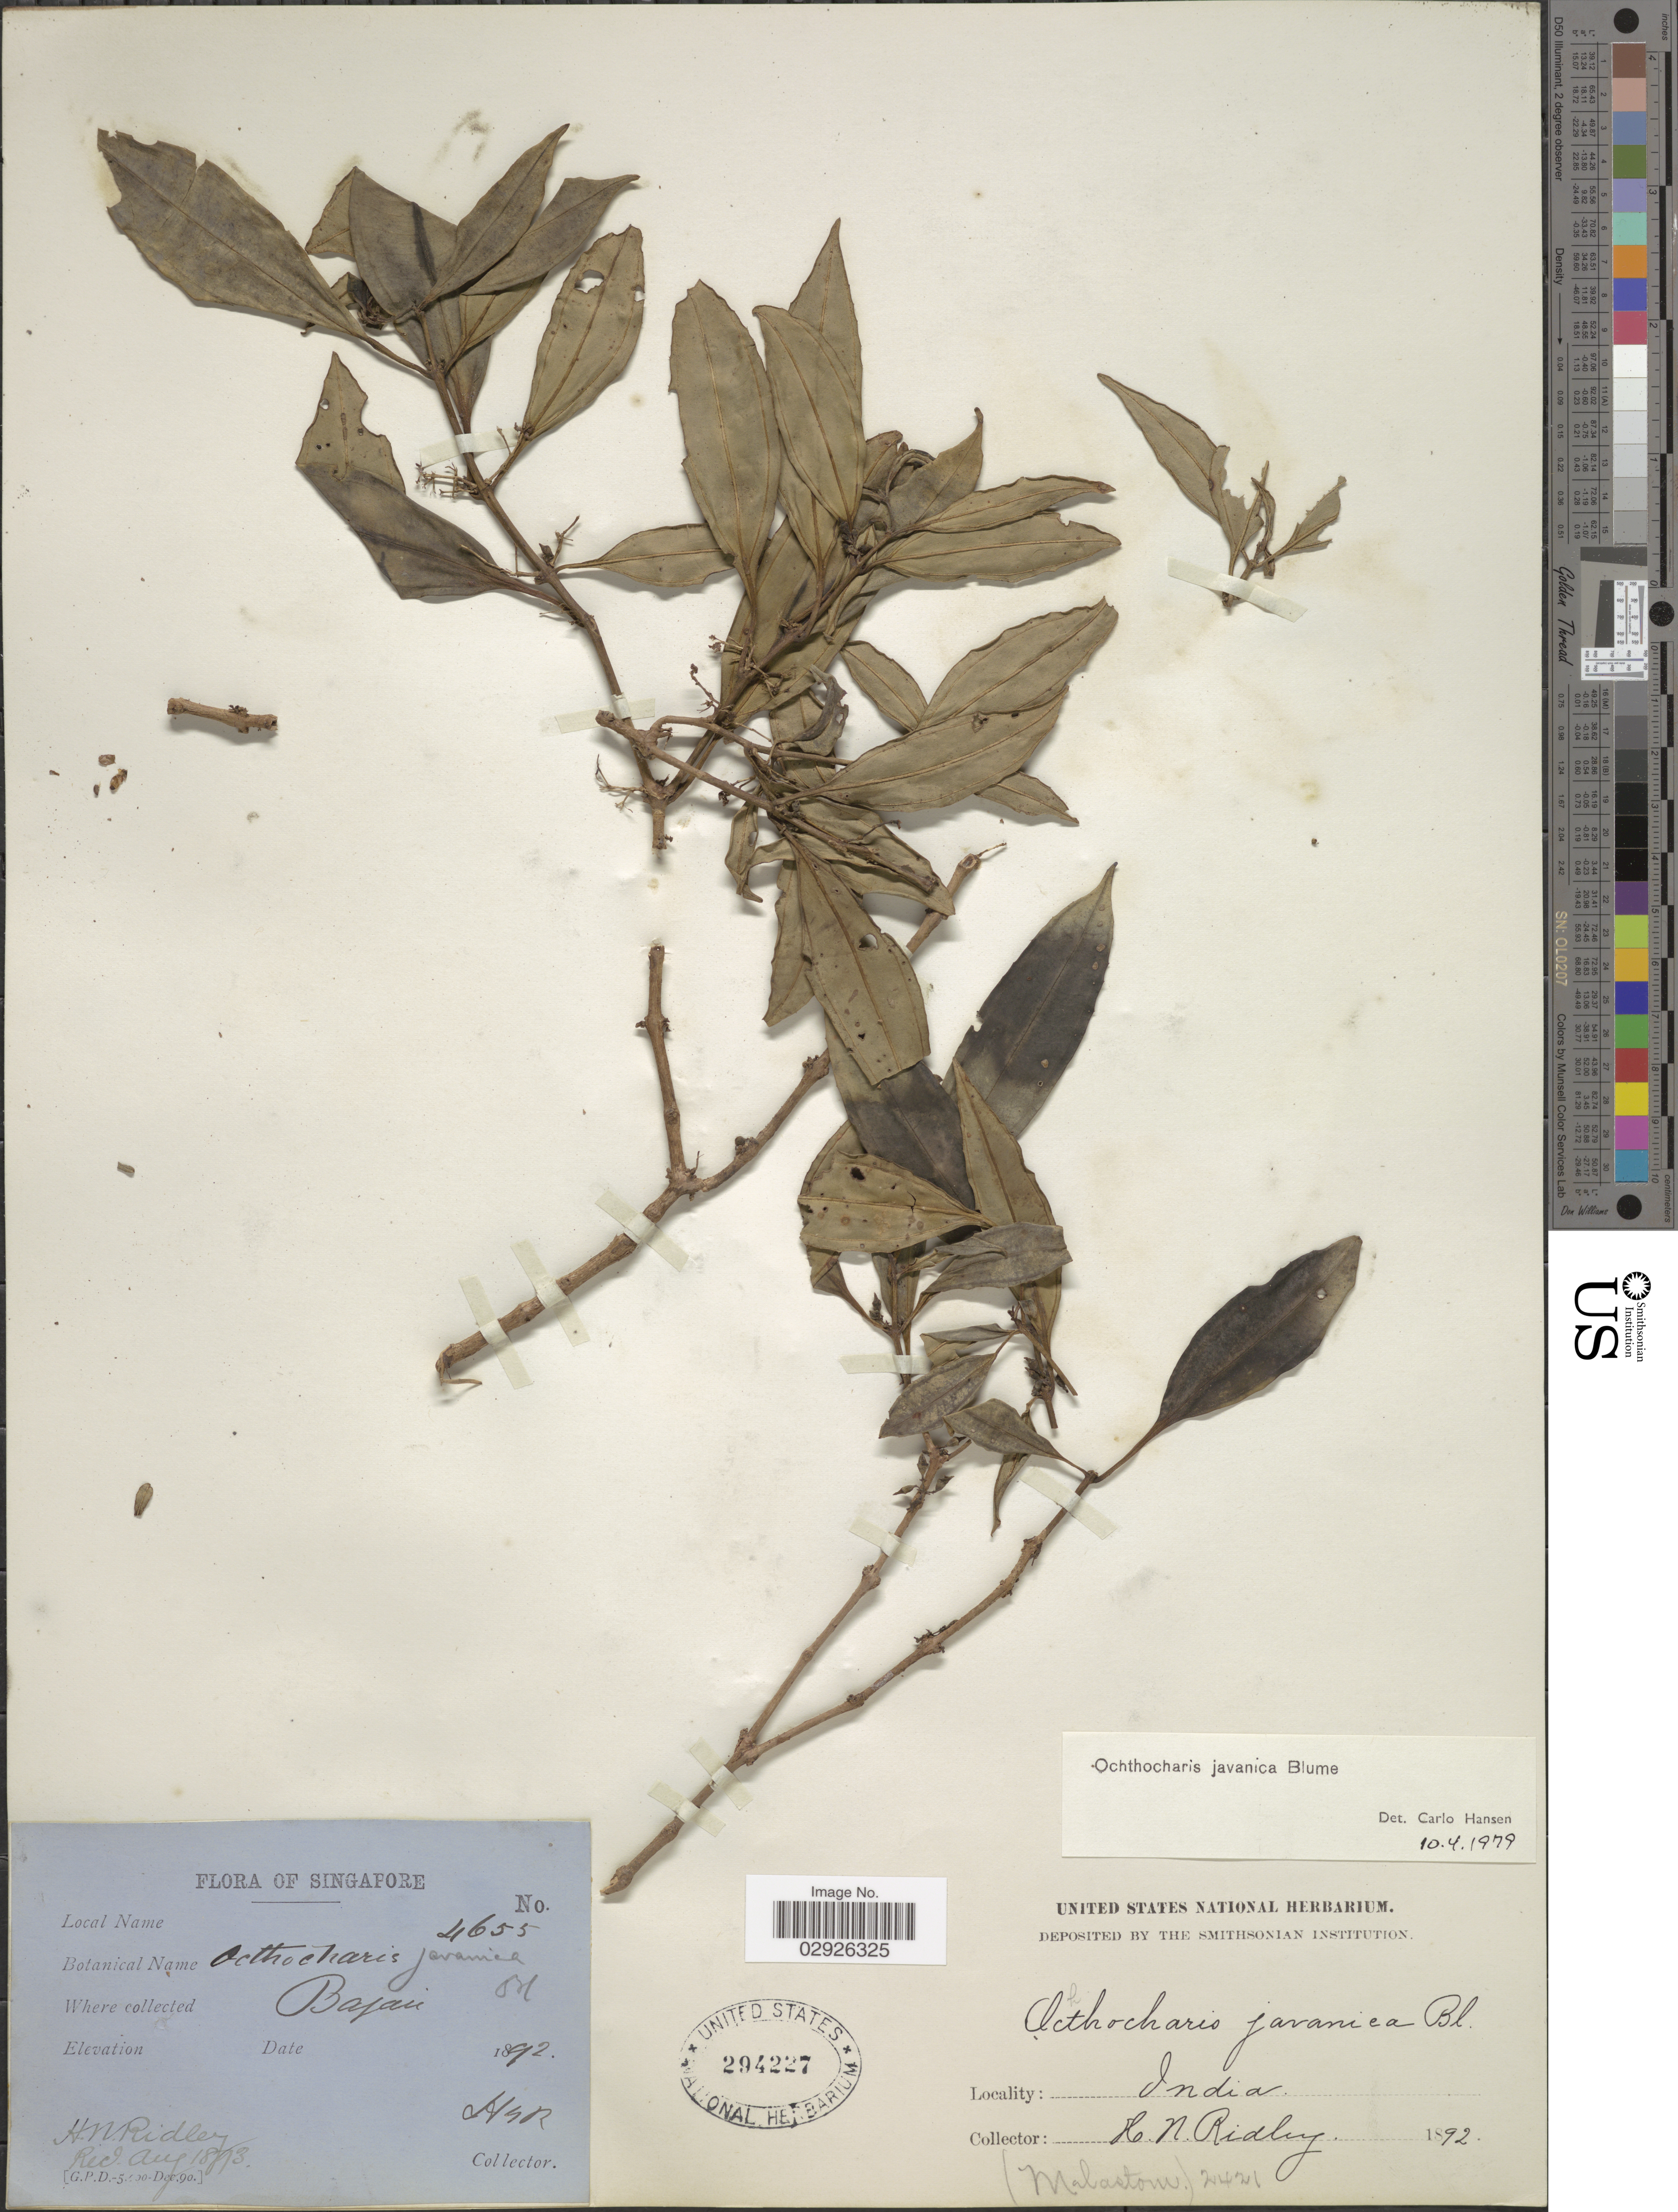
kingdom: Plantae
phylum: Tracheophyta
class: Magnoliopsida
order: Myrtales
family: Melastomataceae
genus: Ochthocharis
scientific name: Ochthocharis javanica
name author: Blume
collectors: H. N. Ridley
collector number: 4655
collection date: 1892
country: India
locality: Bajan.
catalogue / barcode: US 294227